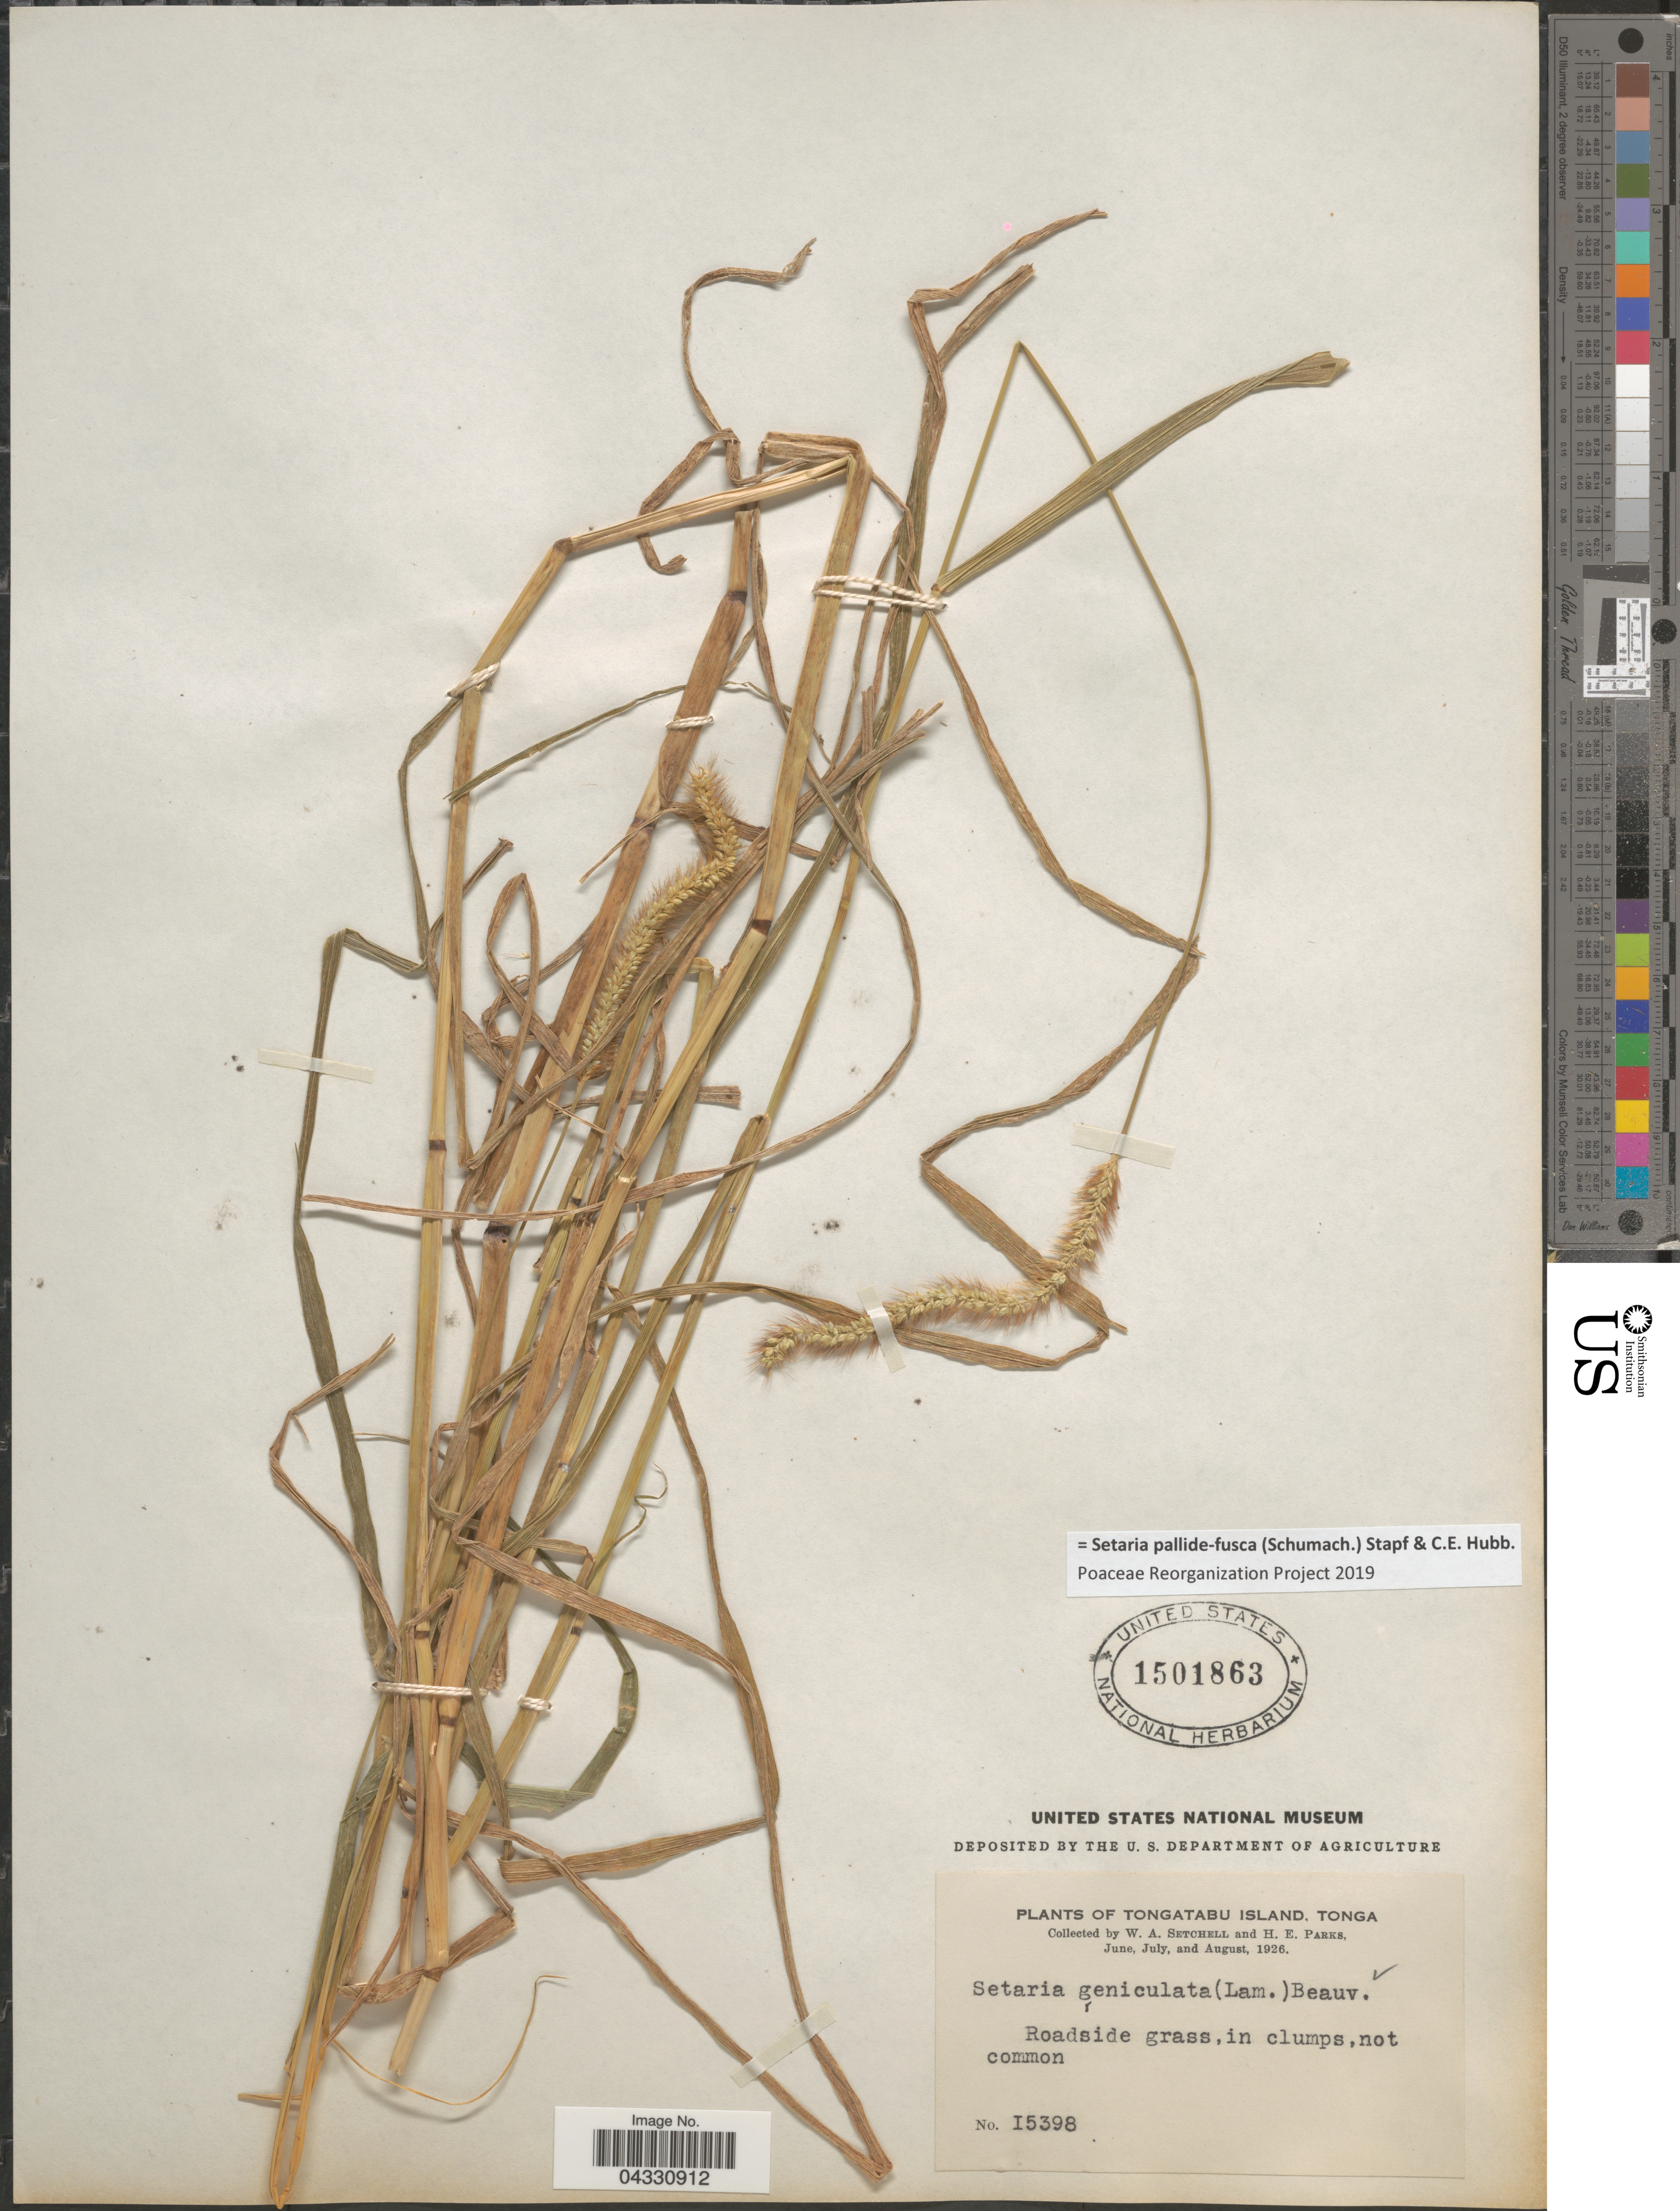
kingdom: Plantae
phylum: Tracheophyta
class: Liliopsida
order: Poales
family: Poaceae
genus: Setaria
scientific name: Setaria pallide-fusca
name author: (Schumach.) Stapf & C.E. Hubb.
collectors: W. Setchell & H. E. Parks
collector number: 15398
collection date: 1926-06/1926-08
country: Tonga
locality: Tongatabu Island.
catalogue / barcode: US 1501863